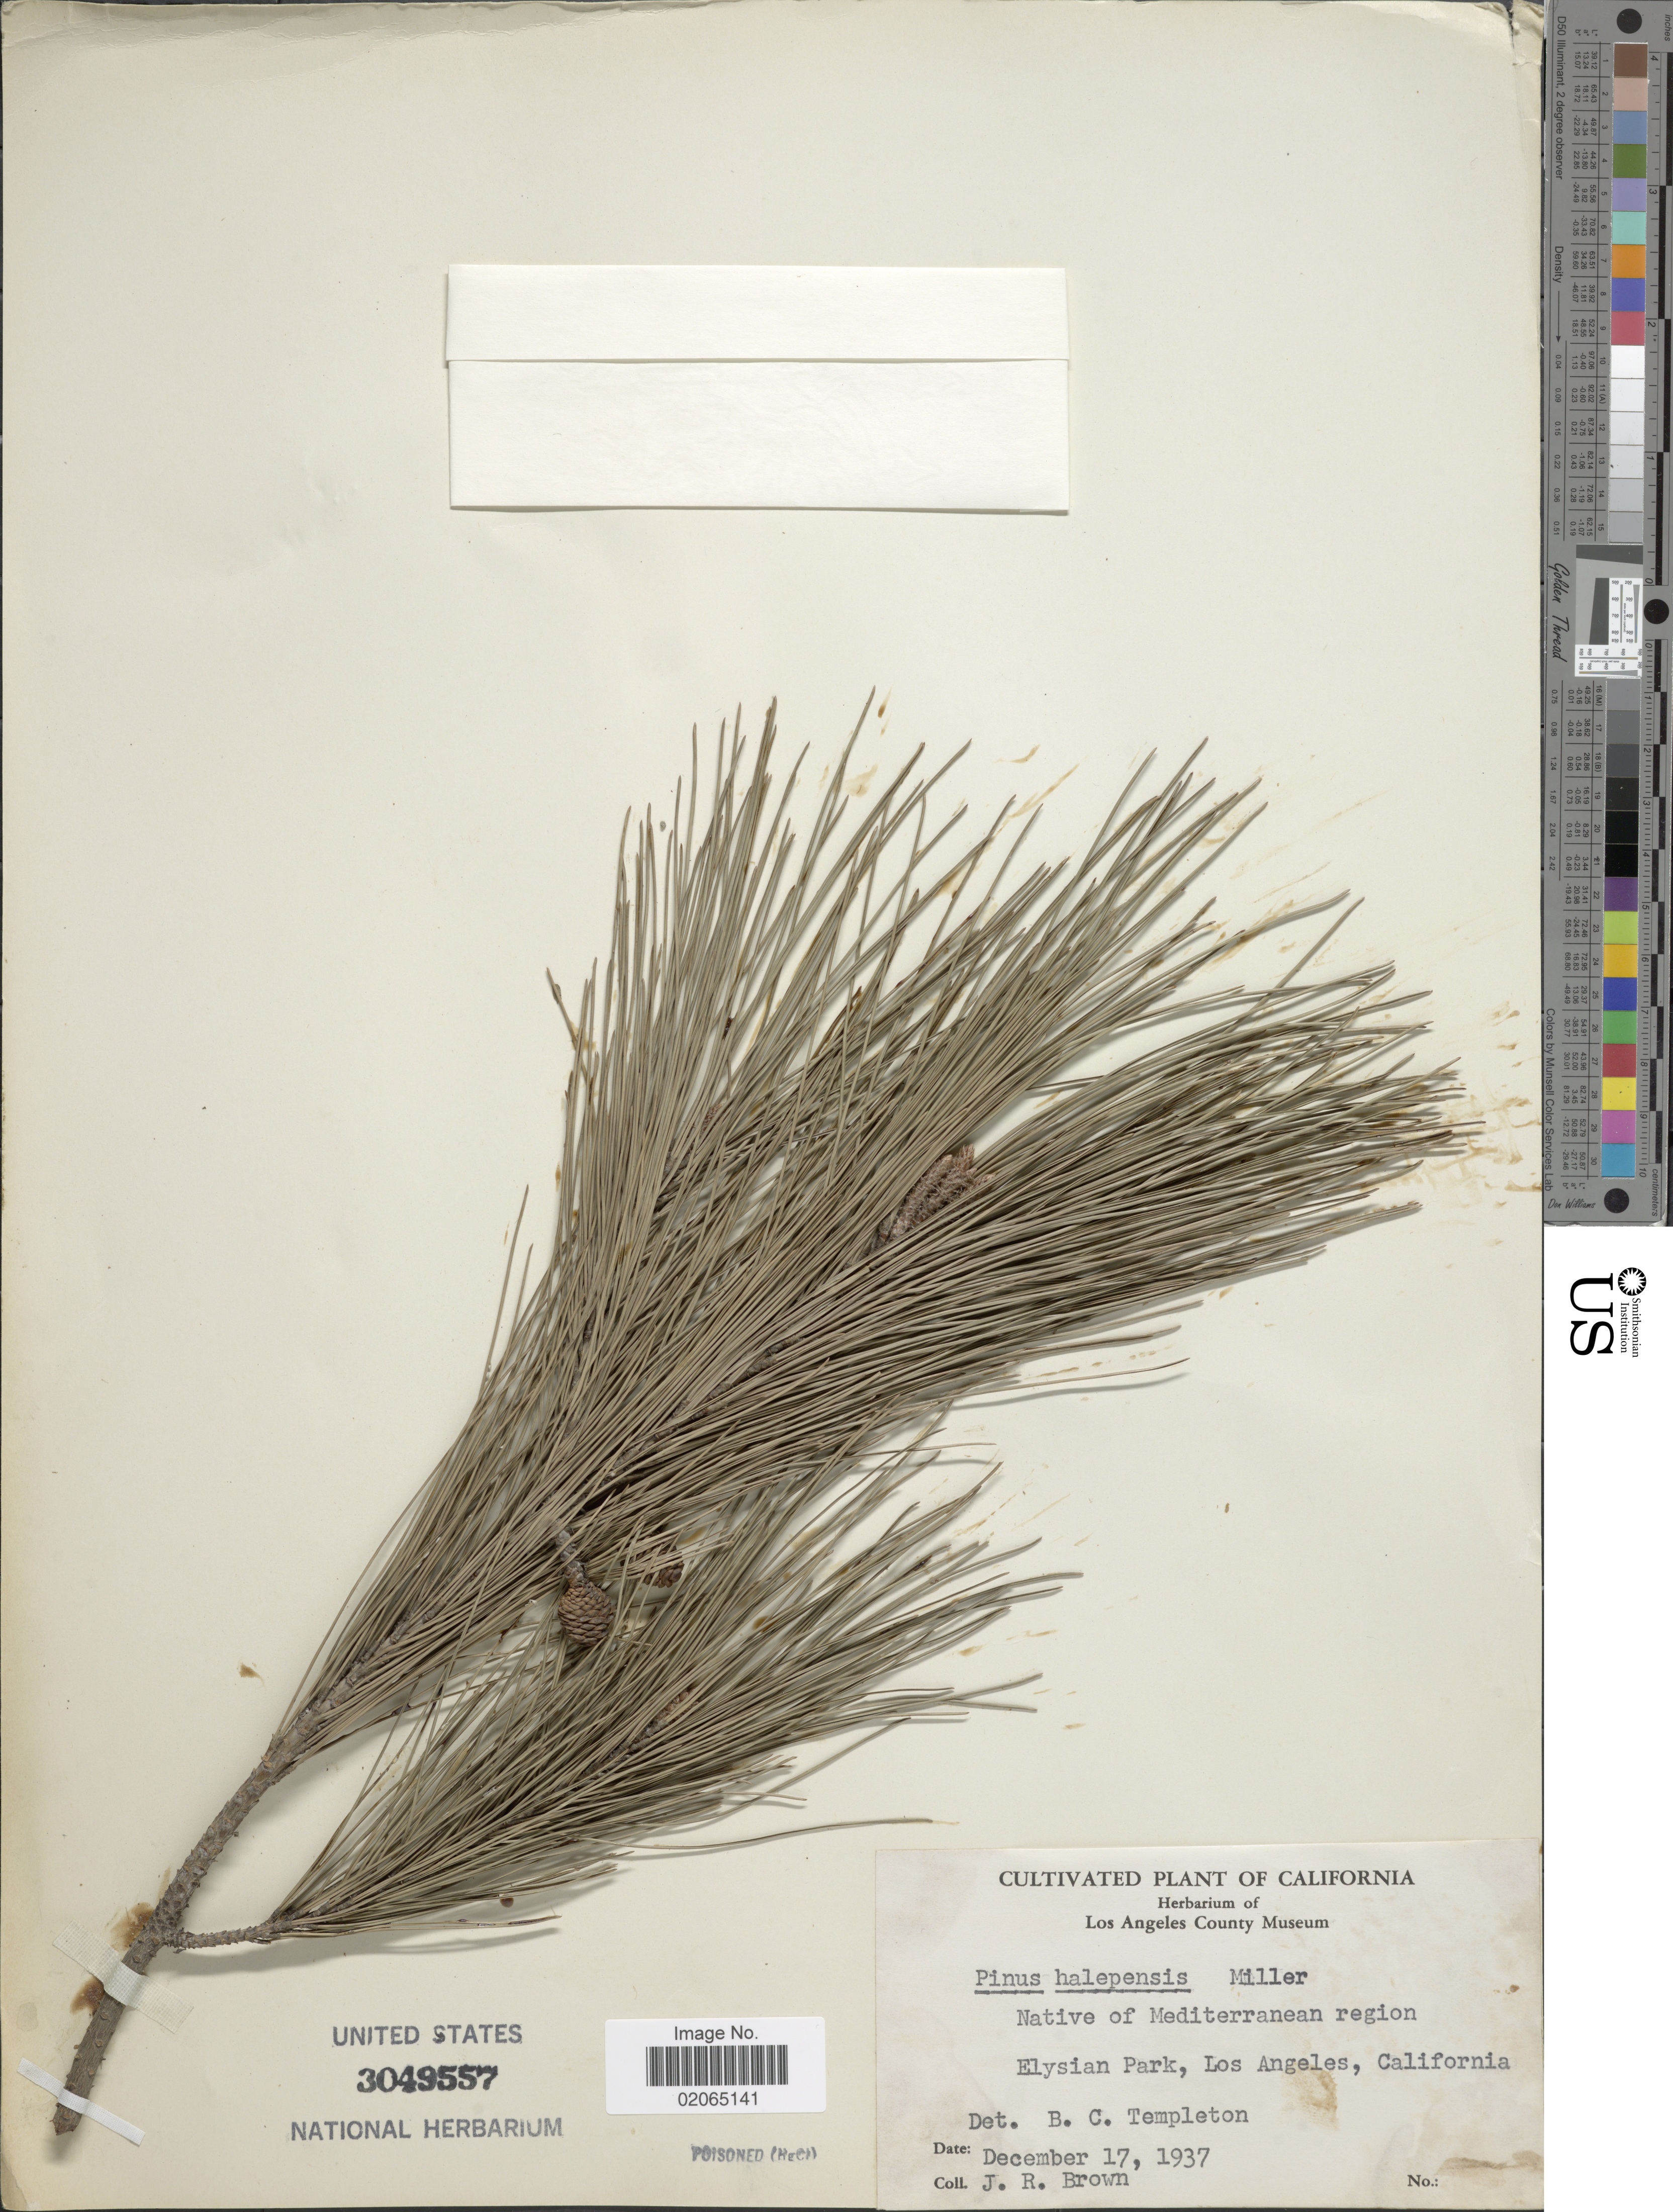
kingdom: Plantae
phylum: Tracheophyta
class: Pinopsida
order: Pinales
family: Pinaceae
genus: Pinus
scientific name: Pinus halepensis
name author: Mill.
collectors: J. Brown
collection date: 1937-12-17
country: United States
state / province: California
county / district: Los Angeles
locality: Native of Mediterranean region, Elysian Park, Los Angeles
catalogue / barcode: US 3049557